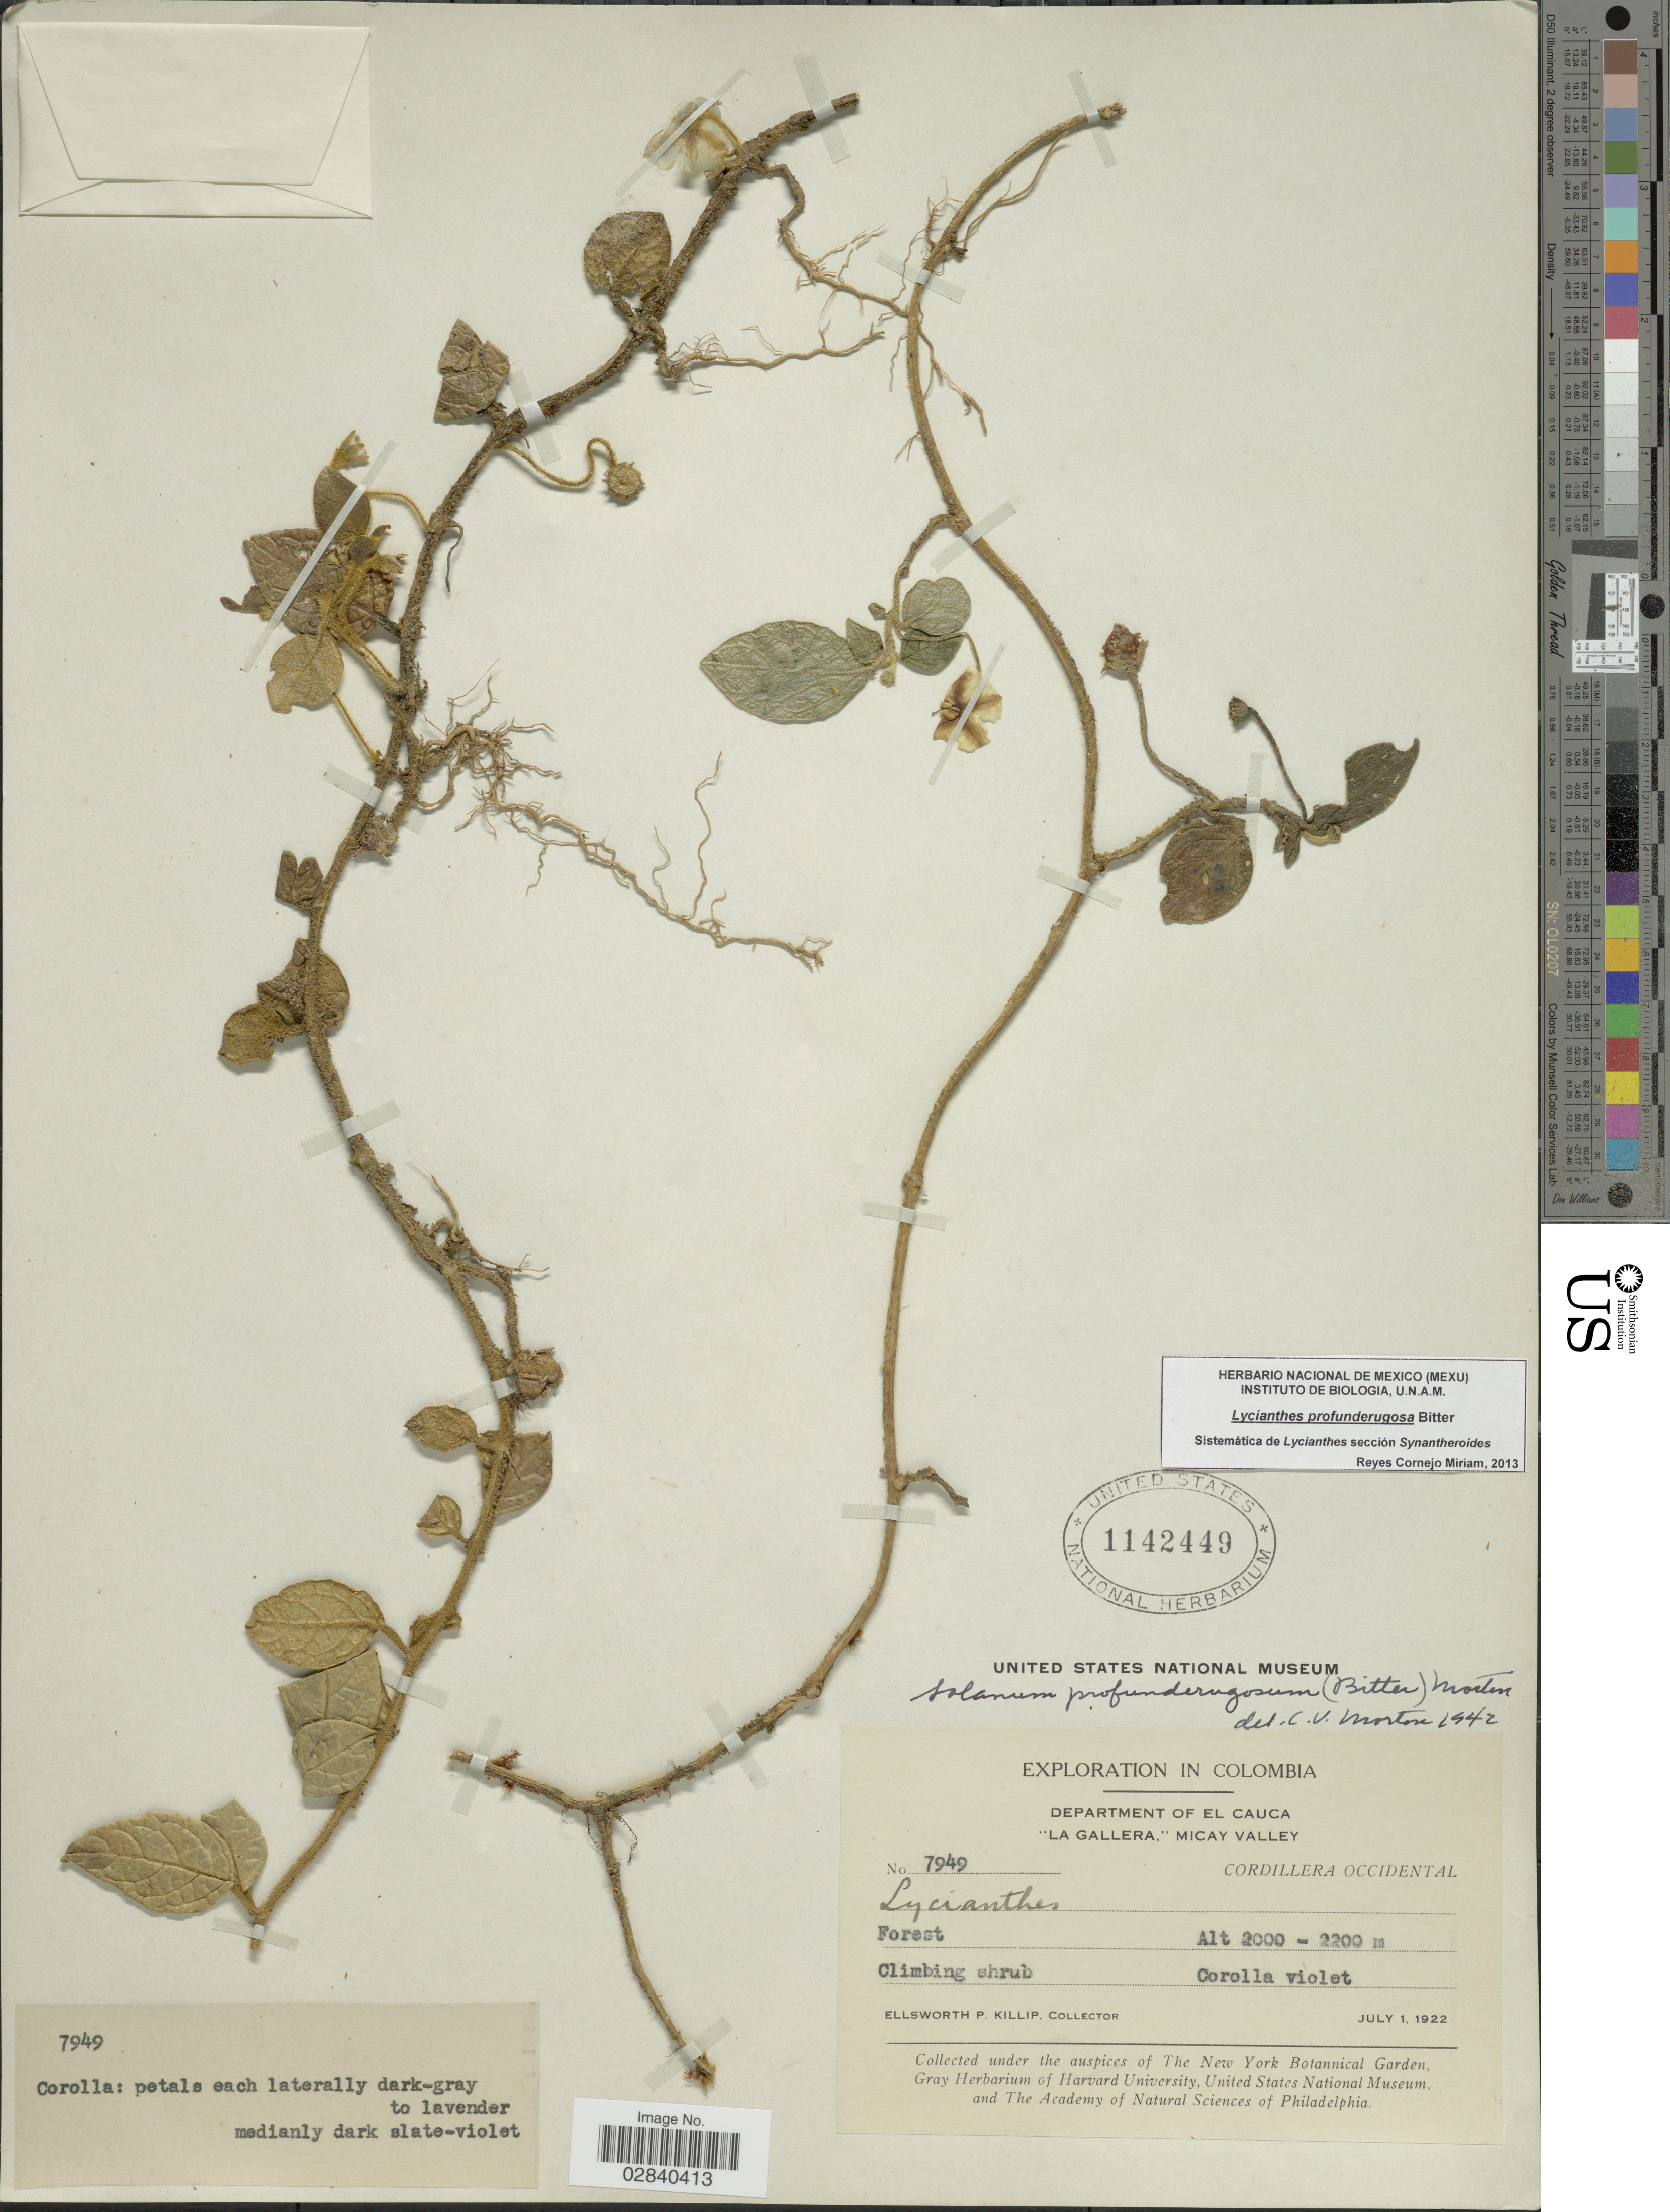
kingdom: Plantae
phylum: Tracheophyta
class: Magnoliopsida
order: Solanales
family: Solanaceae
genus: Lycianthes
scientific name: Lycianthes profunderugosa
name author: Bitter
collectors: E. P. Killip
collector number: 7949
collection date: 1922-07-01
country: Colombia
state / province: Cauca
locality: Department of El Cauca, "La Gallera," Micay Valley. Cordillera Occidental.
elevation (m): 2000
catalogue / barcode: US 1142449